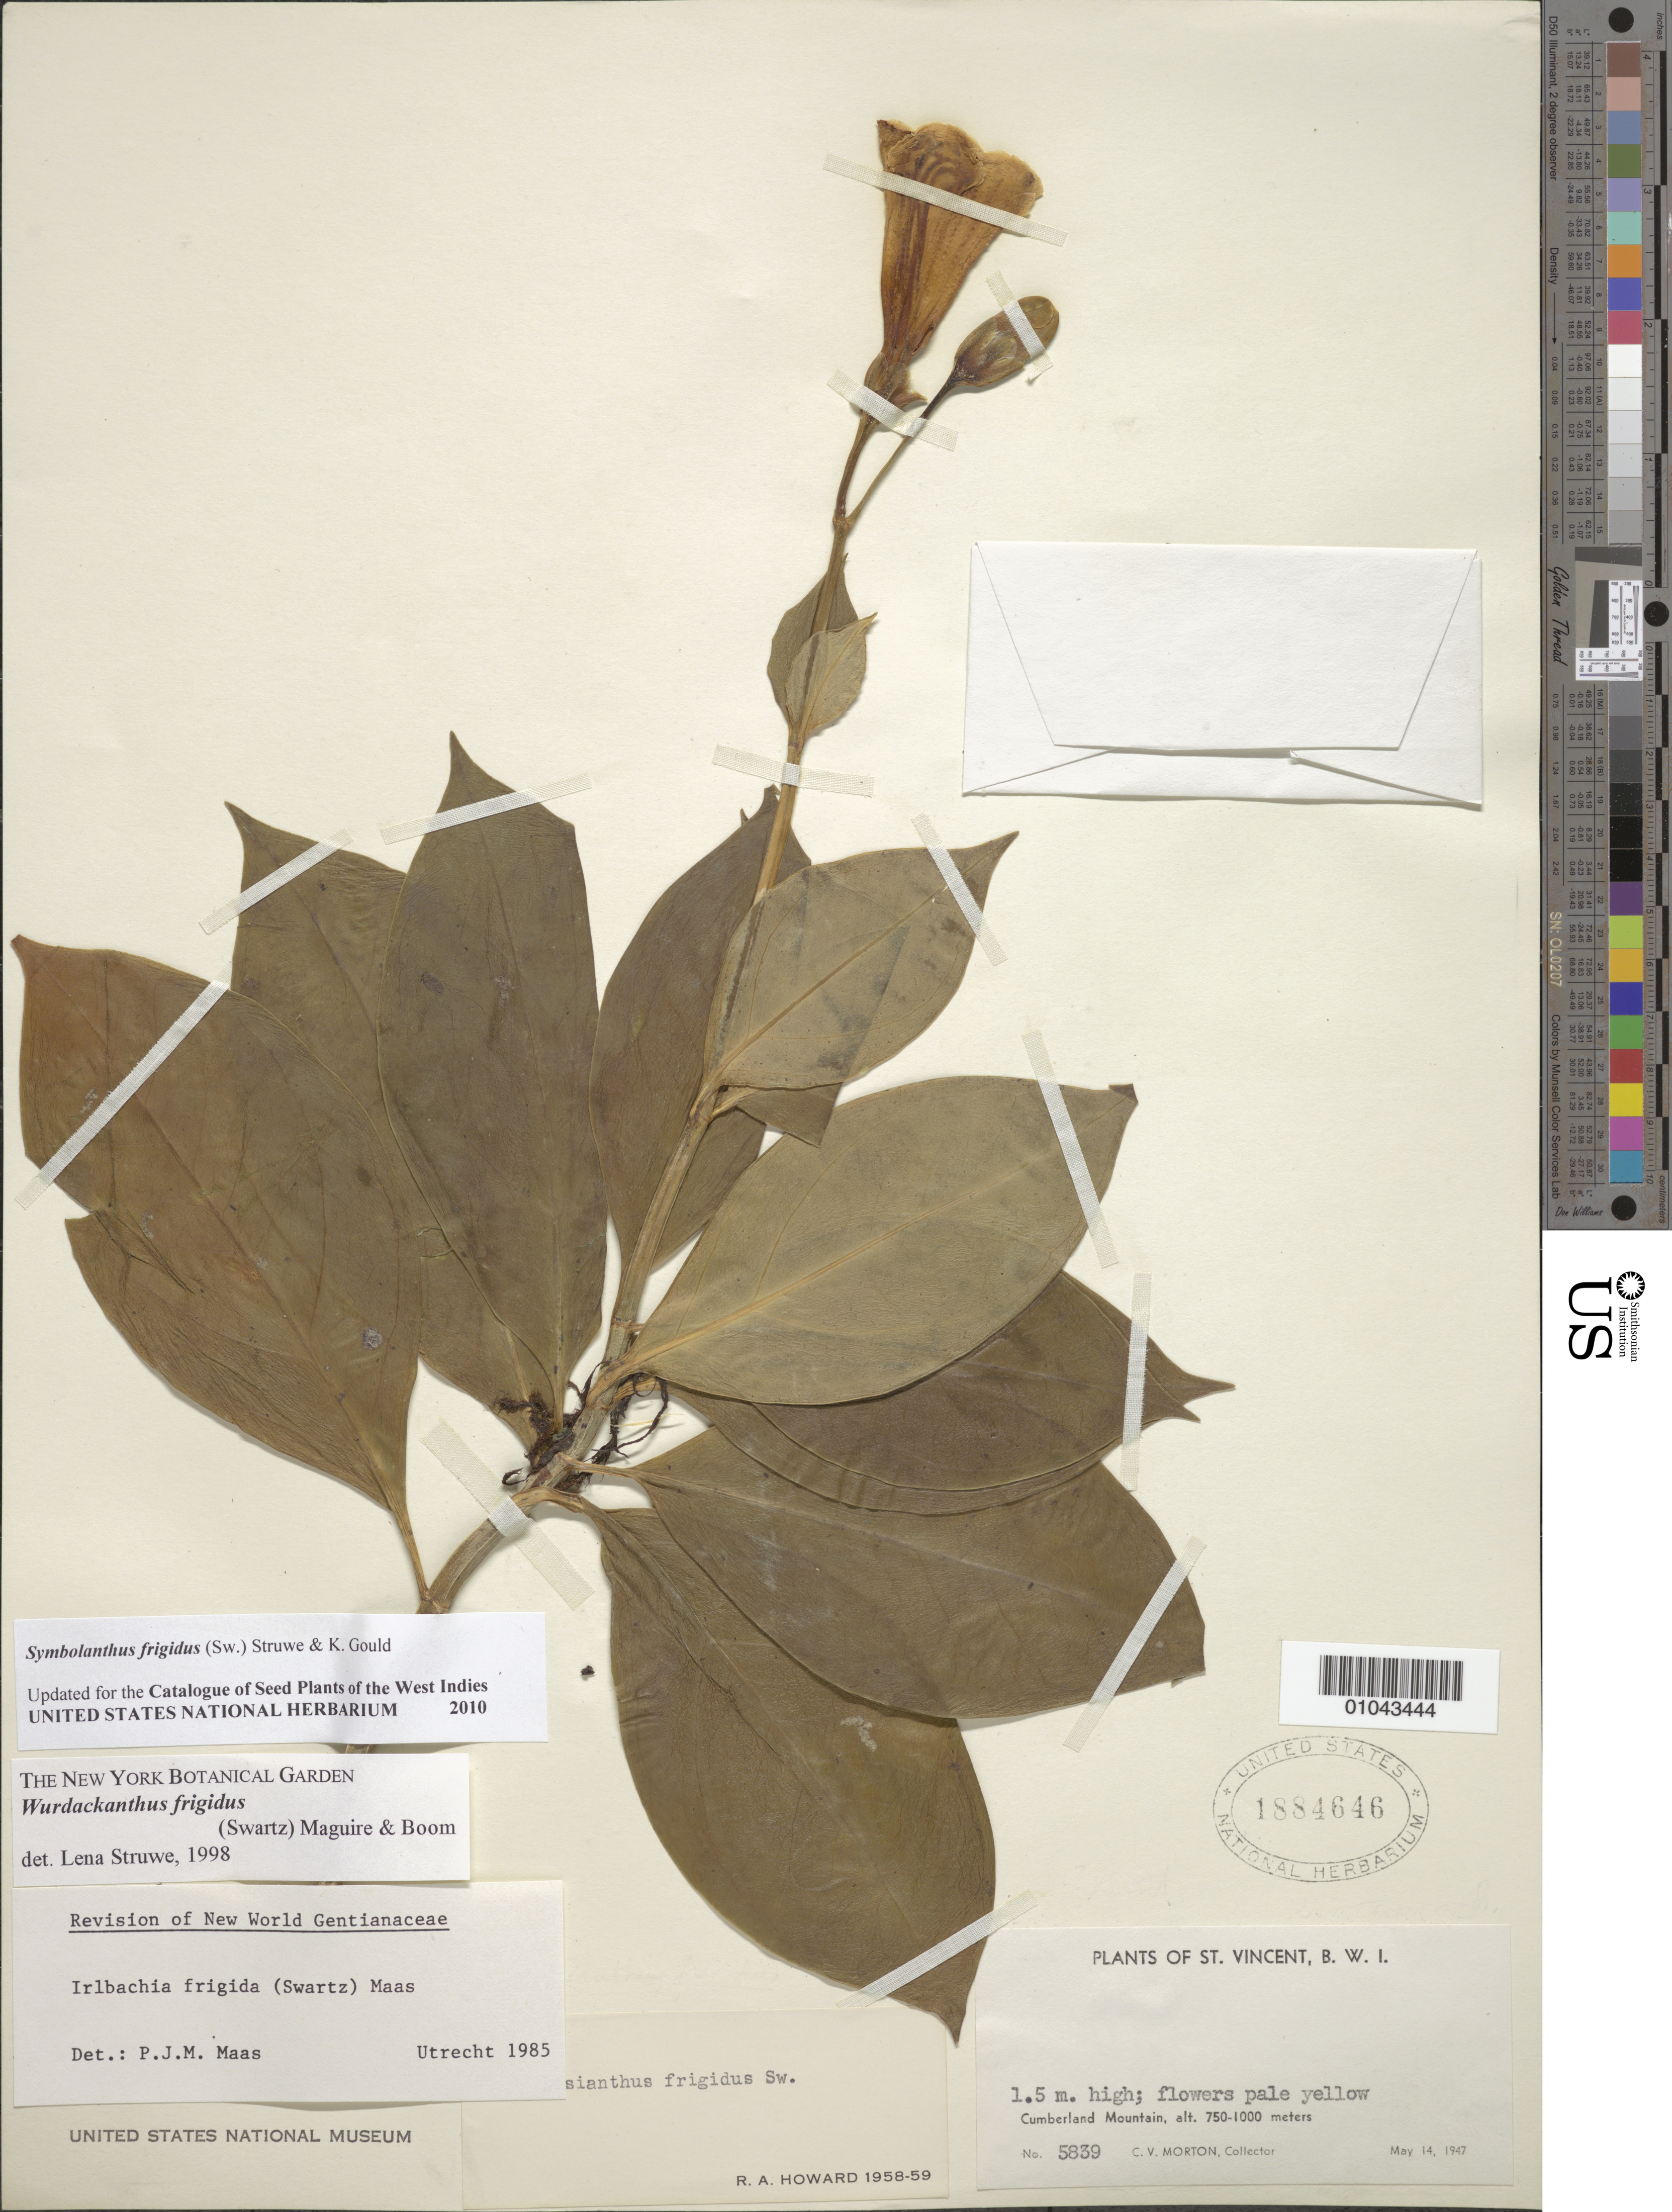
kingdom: Plantae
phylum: Tracheophyta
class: Magnoliopsida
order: Gentianales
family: Gentianaceae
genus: Symbolanthus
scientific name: Symbolanthus frigidus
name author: (Sw.) Struwe & K. R. Gould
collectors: C. V. Morton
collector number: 5839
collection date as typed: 14 May 1947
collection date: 1947-05-14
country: St. Vincent - Grenadines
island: St. Vincent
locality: Cumberland Mountain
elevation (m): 750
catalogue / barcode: US 1884646